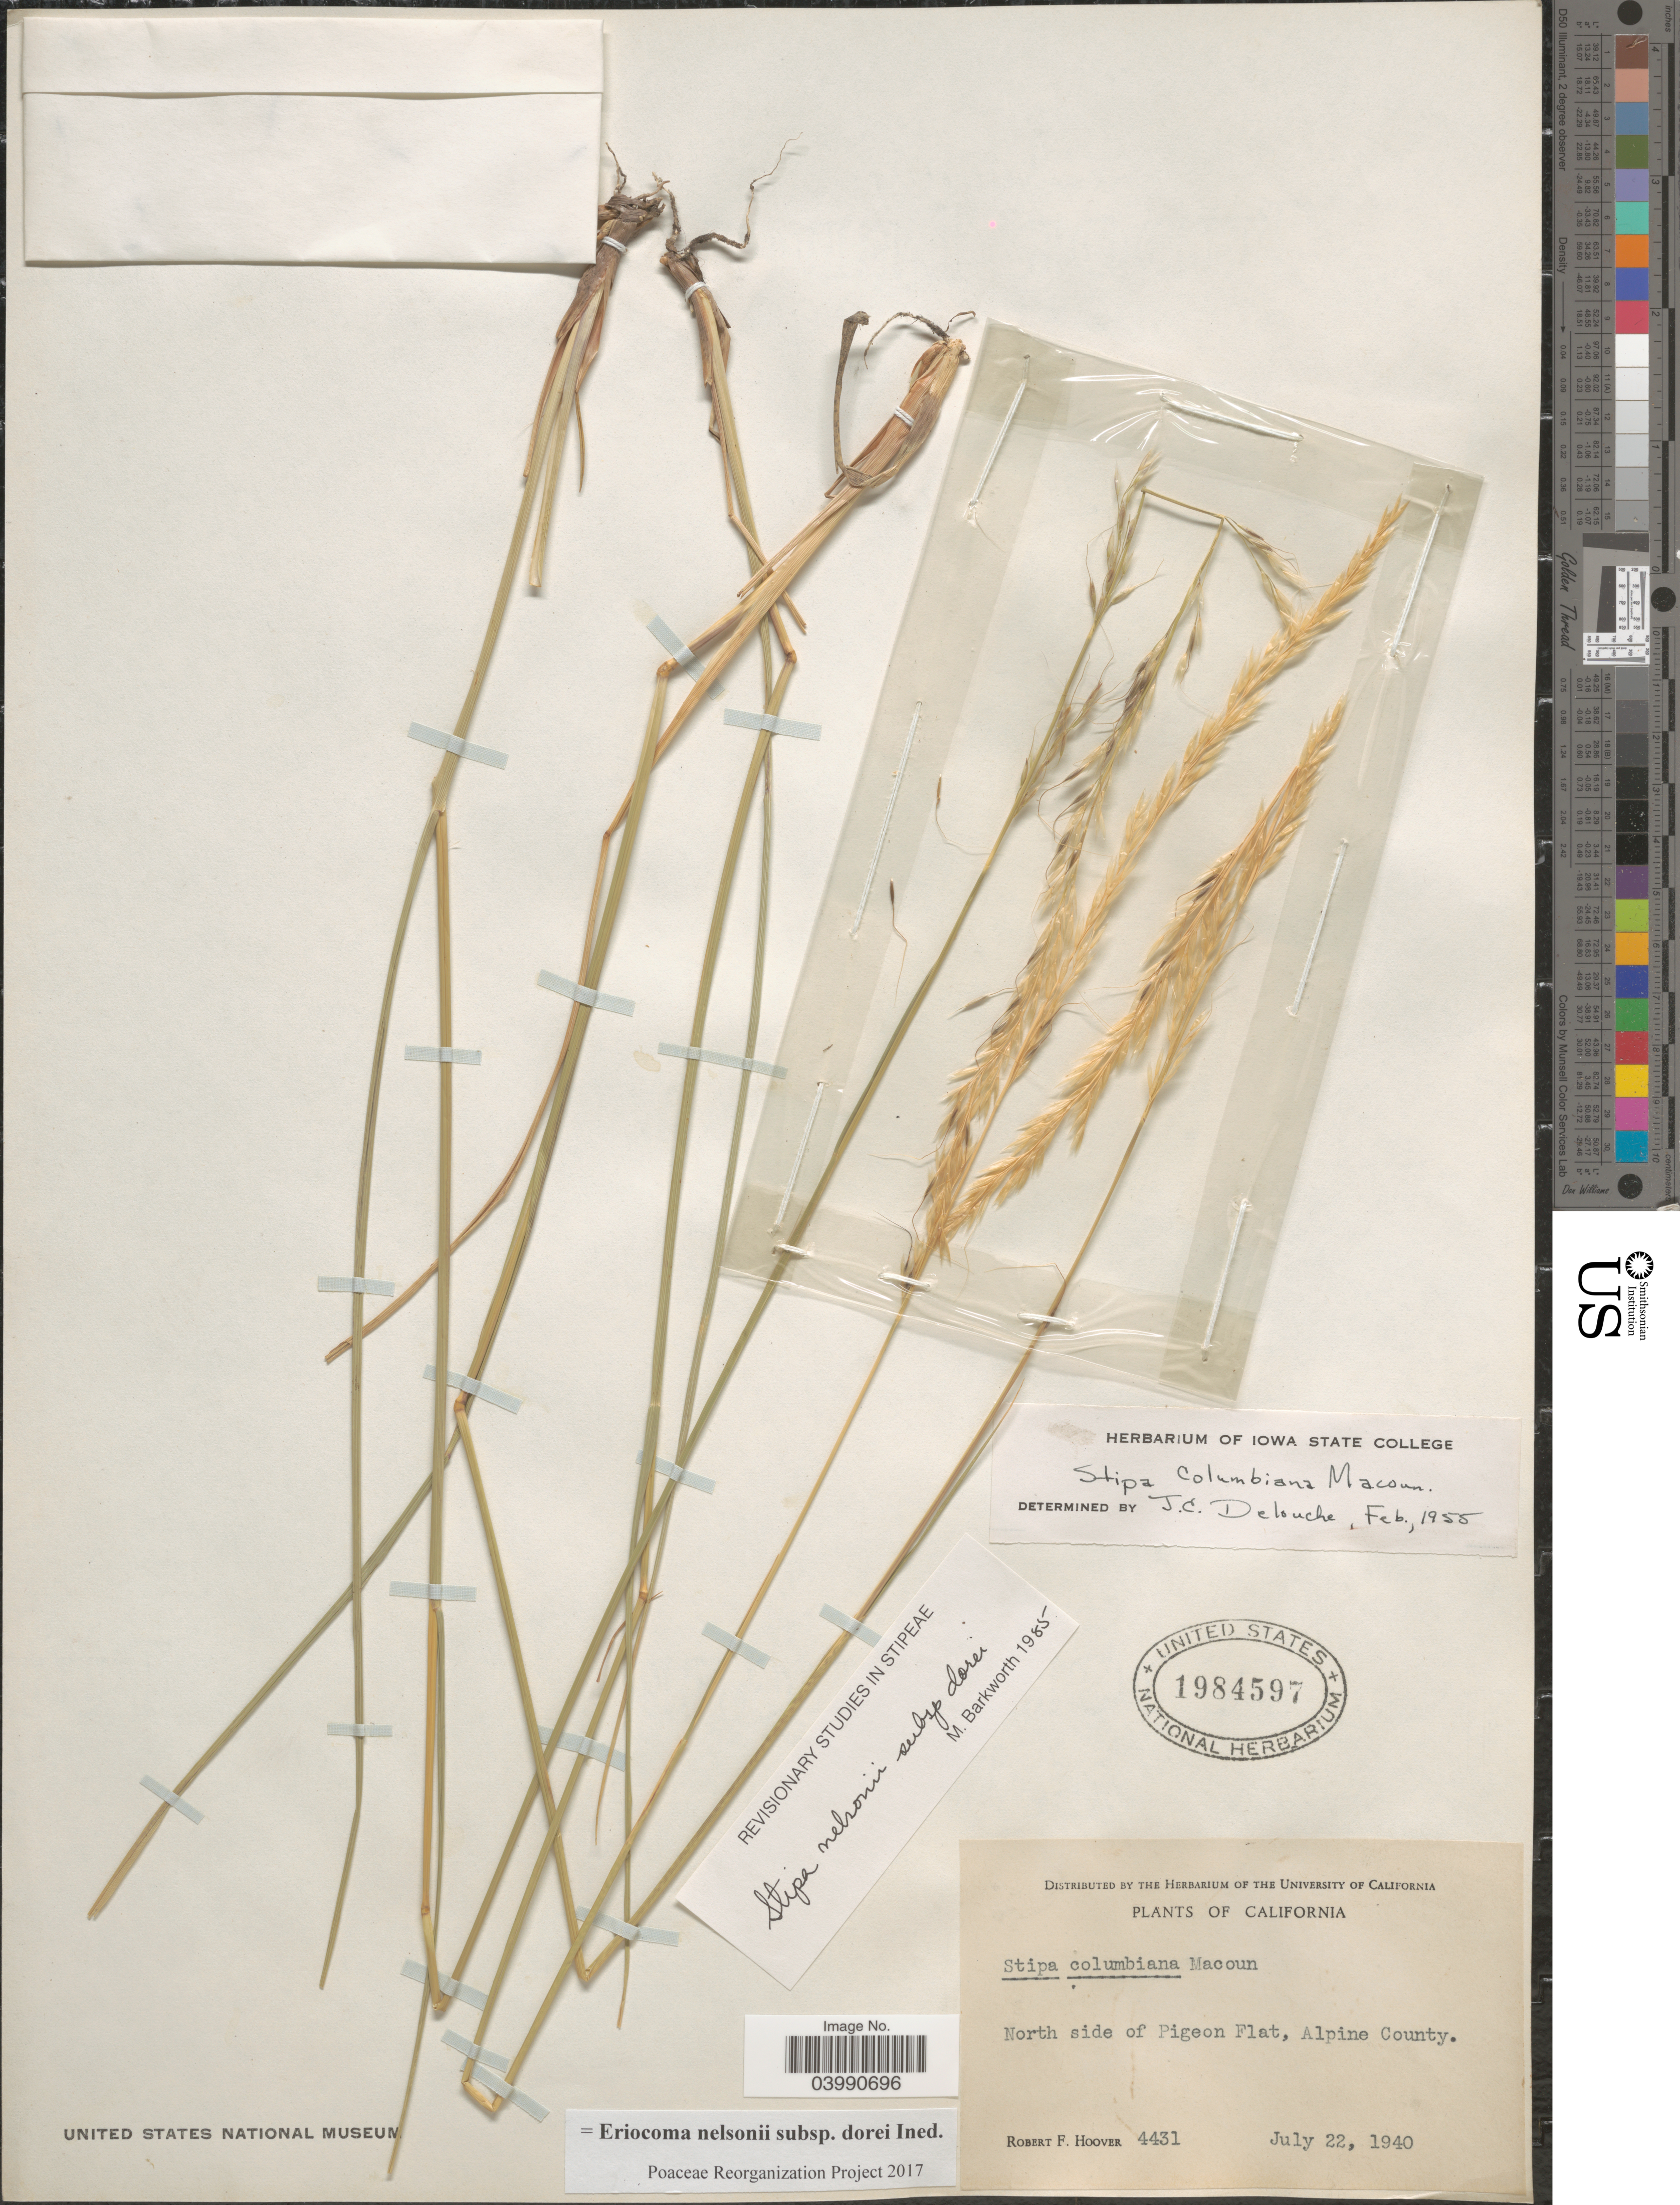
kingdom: Plantae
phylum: Tracheophyta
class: Liliopsida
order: Poales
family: Poaceae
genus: Eriocoma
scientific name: Eriocoma nelsonii subsp. dorei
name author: (Barkworth & J. Maze) Romasch.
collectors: R. F. Hoover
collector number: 4431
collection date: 1940-07-22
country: United States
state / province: California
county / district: Alpine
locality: North side of Pigeon Flat, Alpine County.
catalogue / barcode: US 1984597